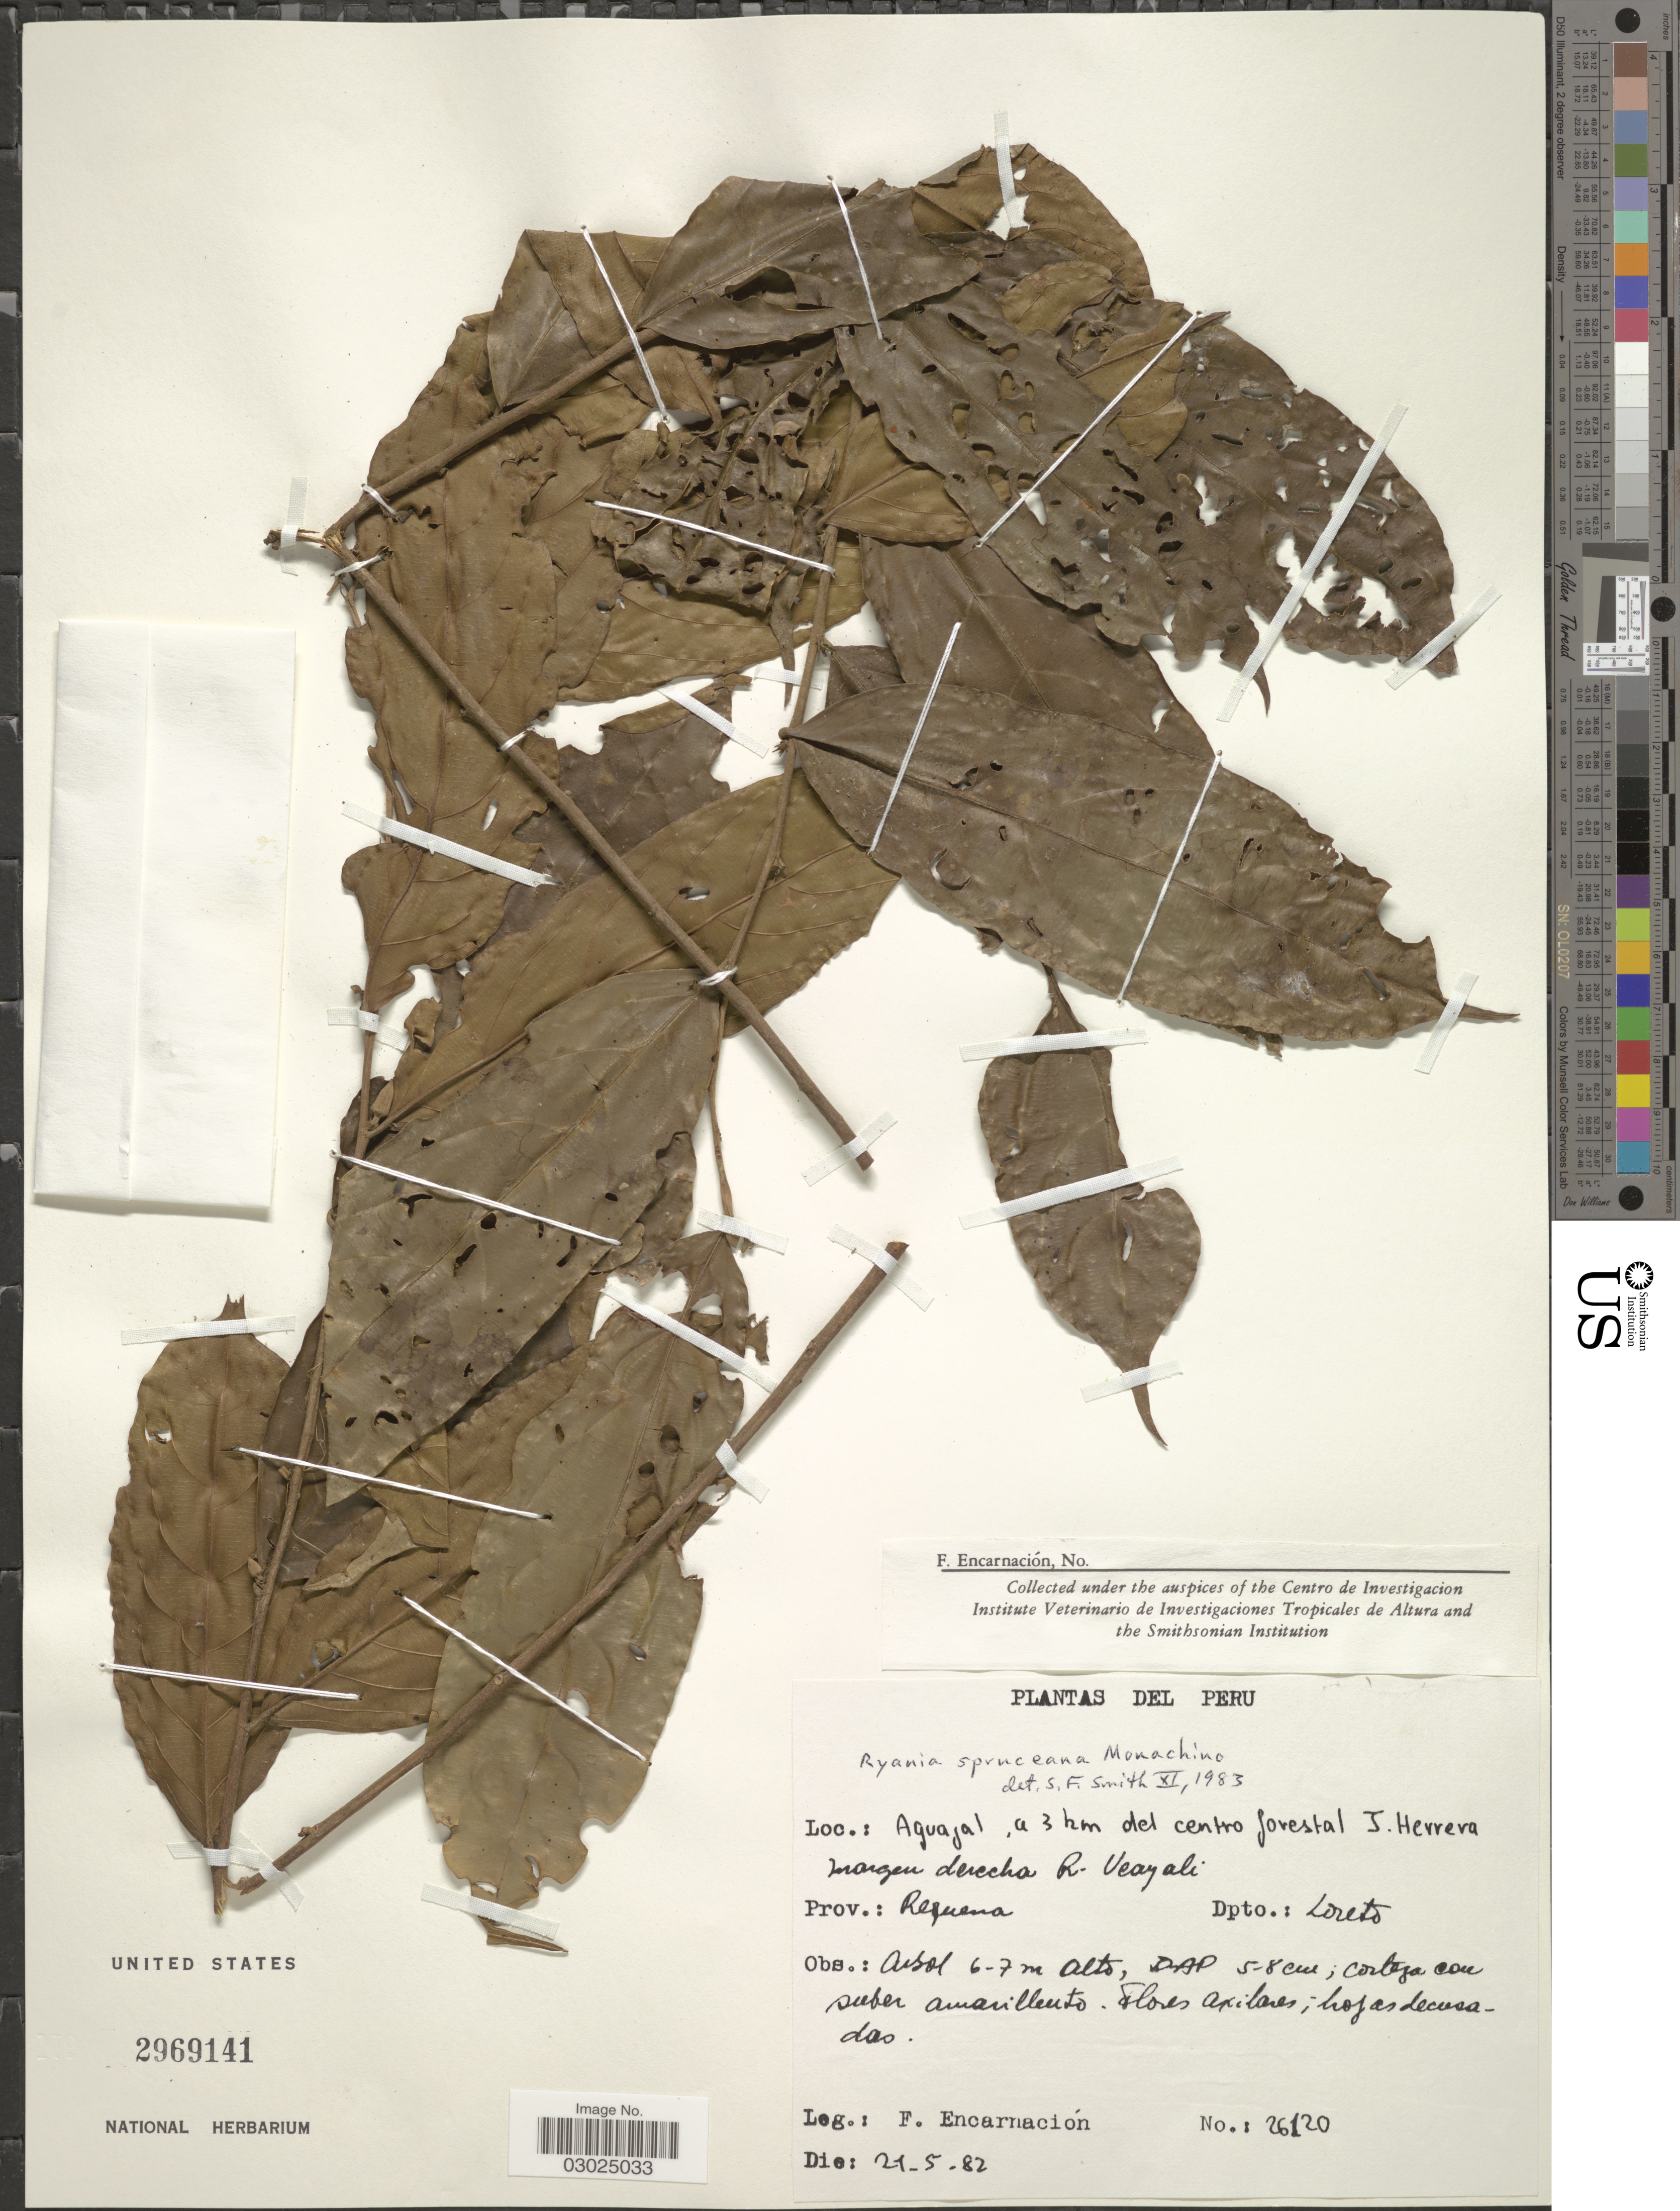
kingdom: Plantae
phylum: Tracheophyta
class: Magnoliopsida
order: Malpighiales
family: Salicaceae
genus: Ryania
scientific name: Ryania spruceana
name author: Monach.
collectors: F. Encarnación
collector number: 26120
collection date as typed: Transcribed d/m/y: 21/5/82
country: Peru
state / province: Loreto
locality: Aguajal, a 3 km del cenro forestal J. Herrera margen derecha R. Ucayali. Prov.: Requena. Dpto.: Loreto.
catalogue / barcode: US 2969141